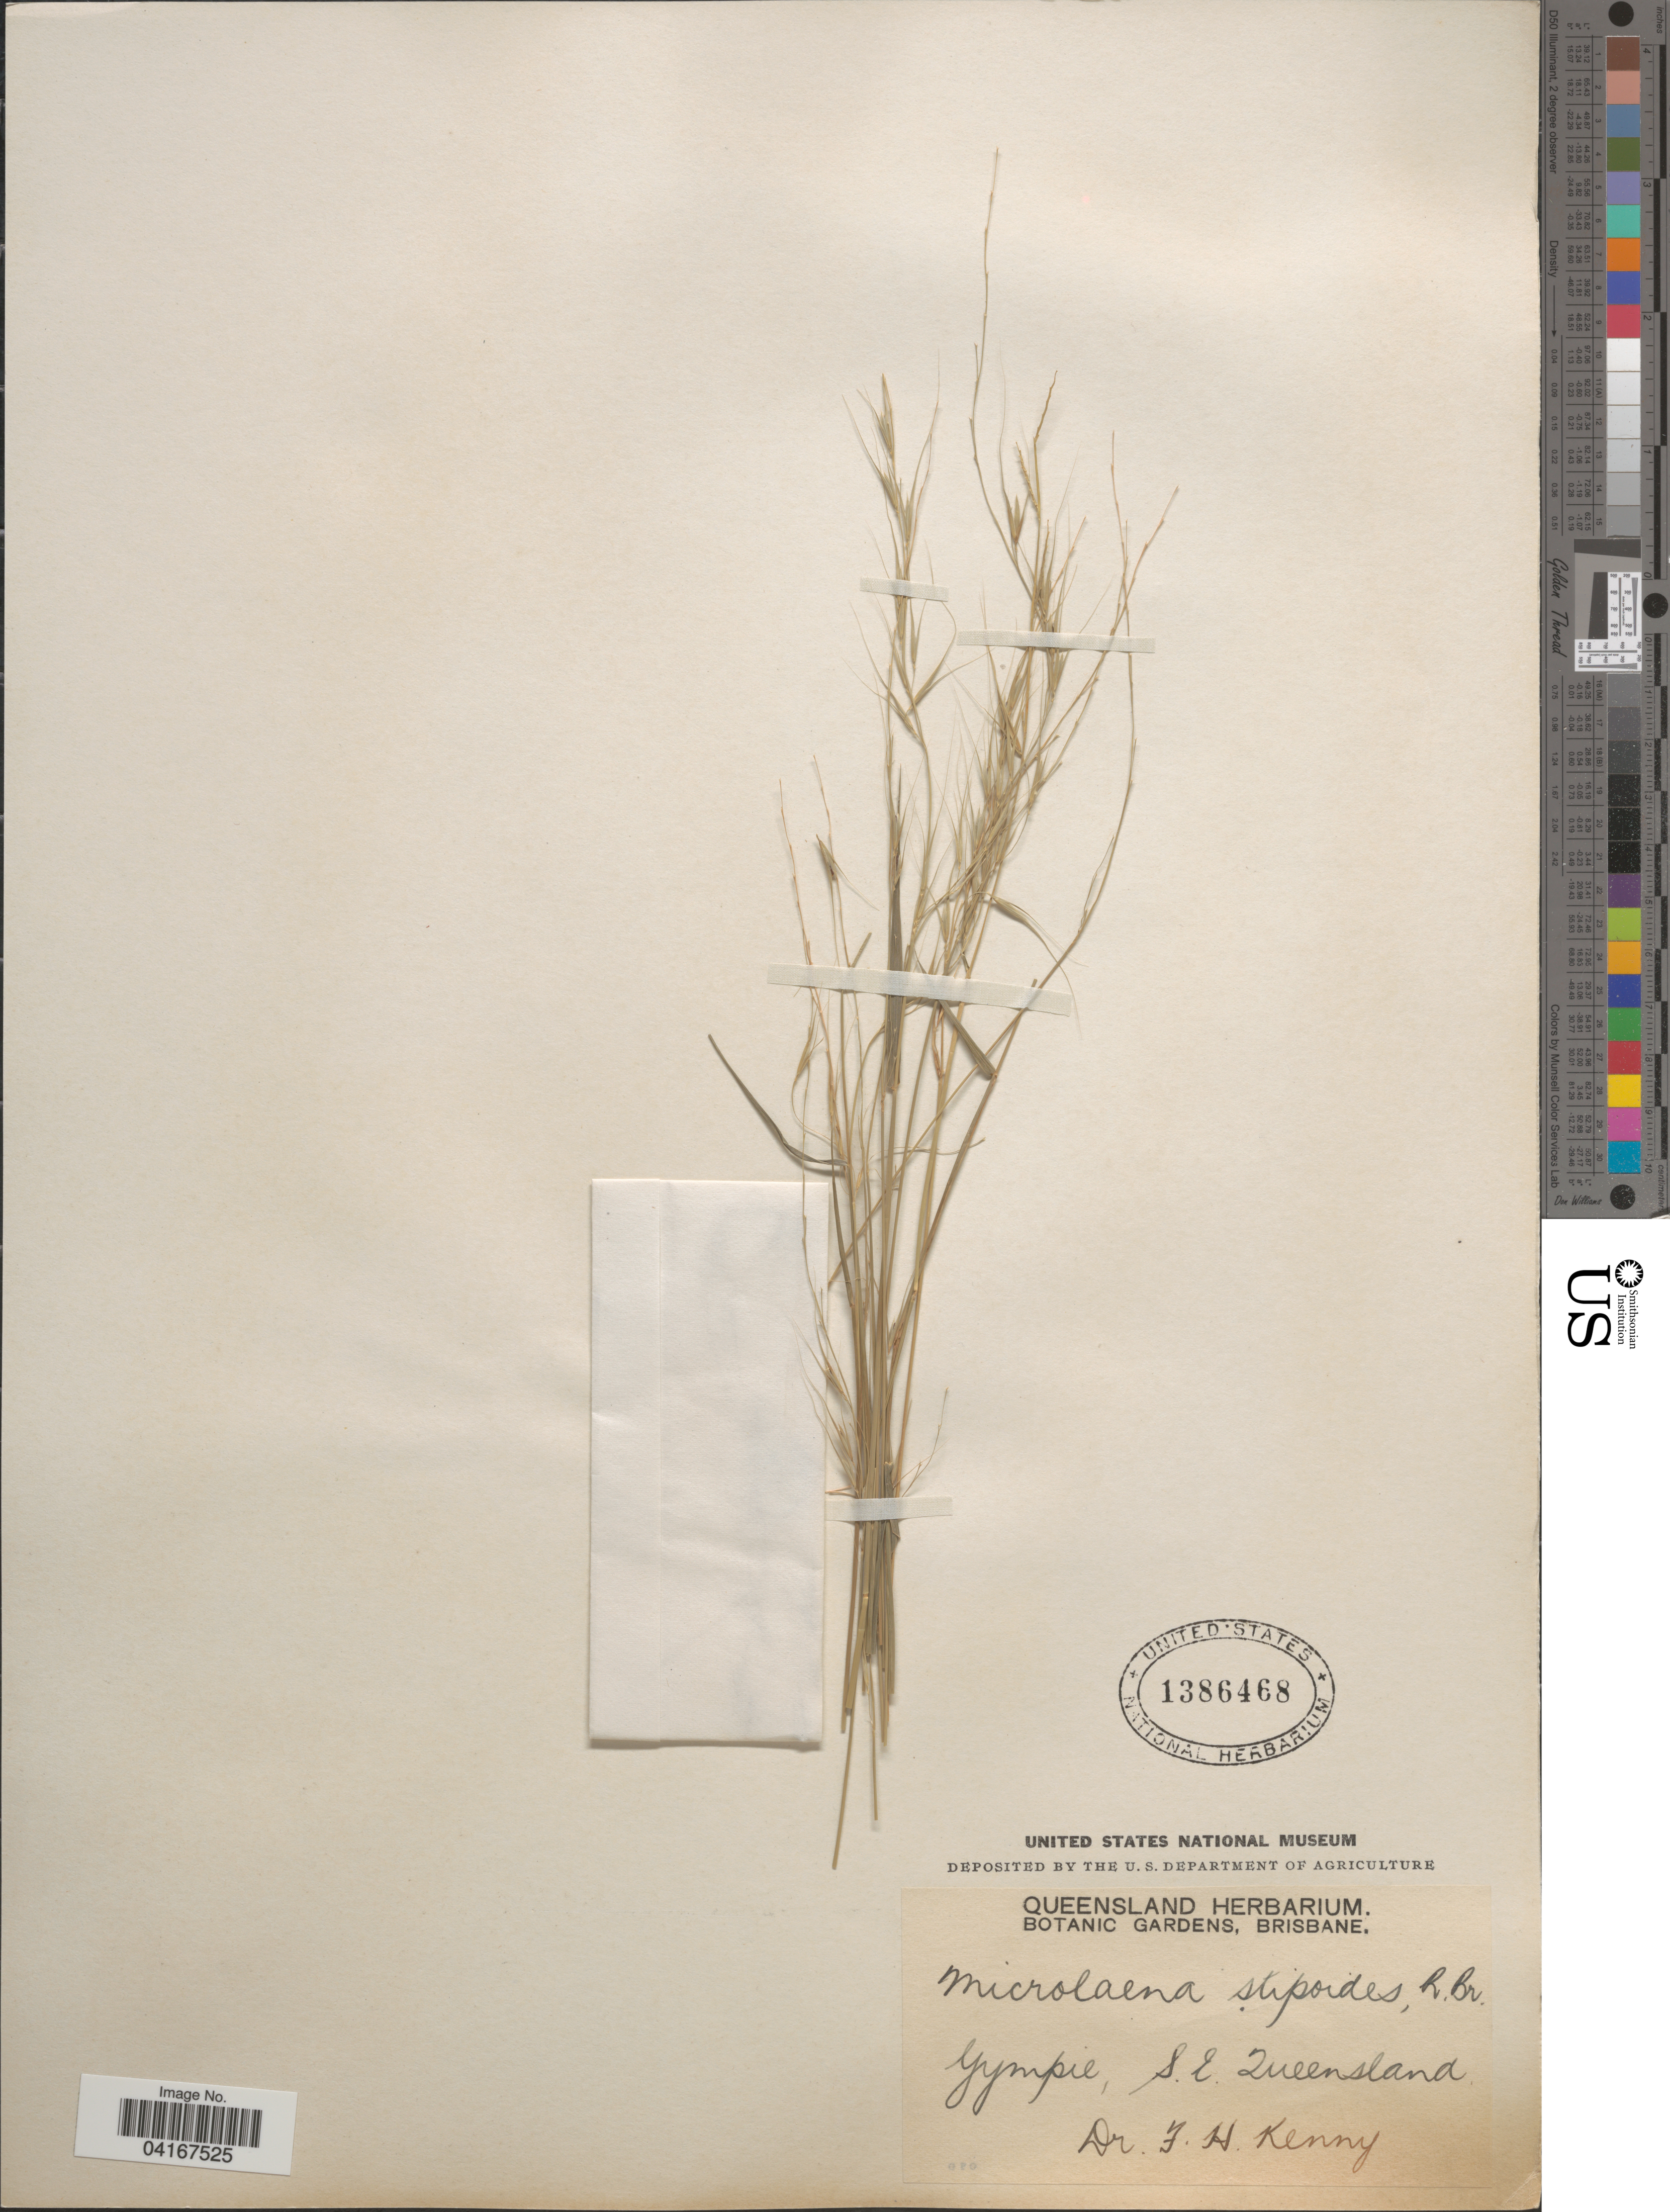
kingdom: Plantae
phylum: Tracheophyta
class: Liliopsida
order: Poales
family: Poaceae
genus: Microlaena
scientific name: Microlaena stipoides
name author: (Labill.) R. Br.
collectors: F. Kenny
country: Australia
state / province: Queensland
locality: Gympie, S.E. Queensland.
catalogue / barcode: US 1386468